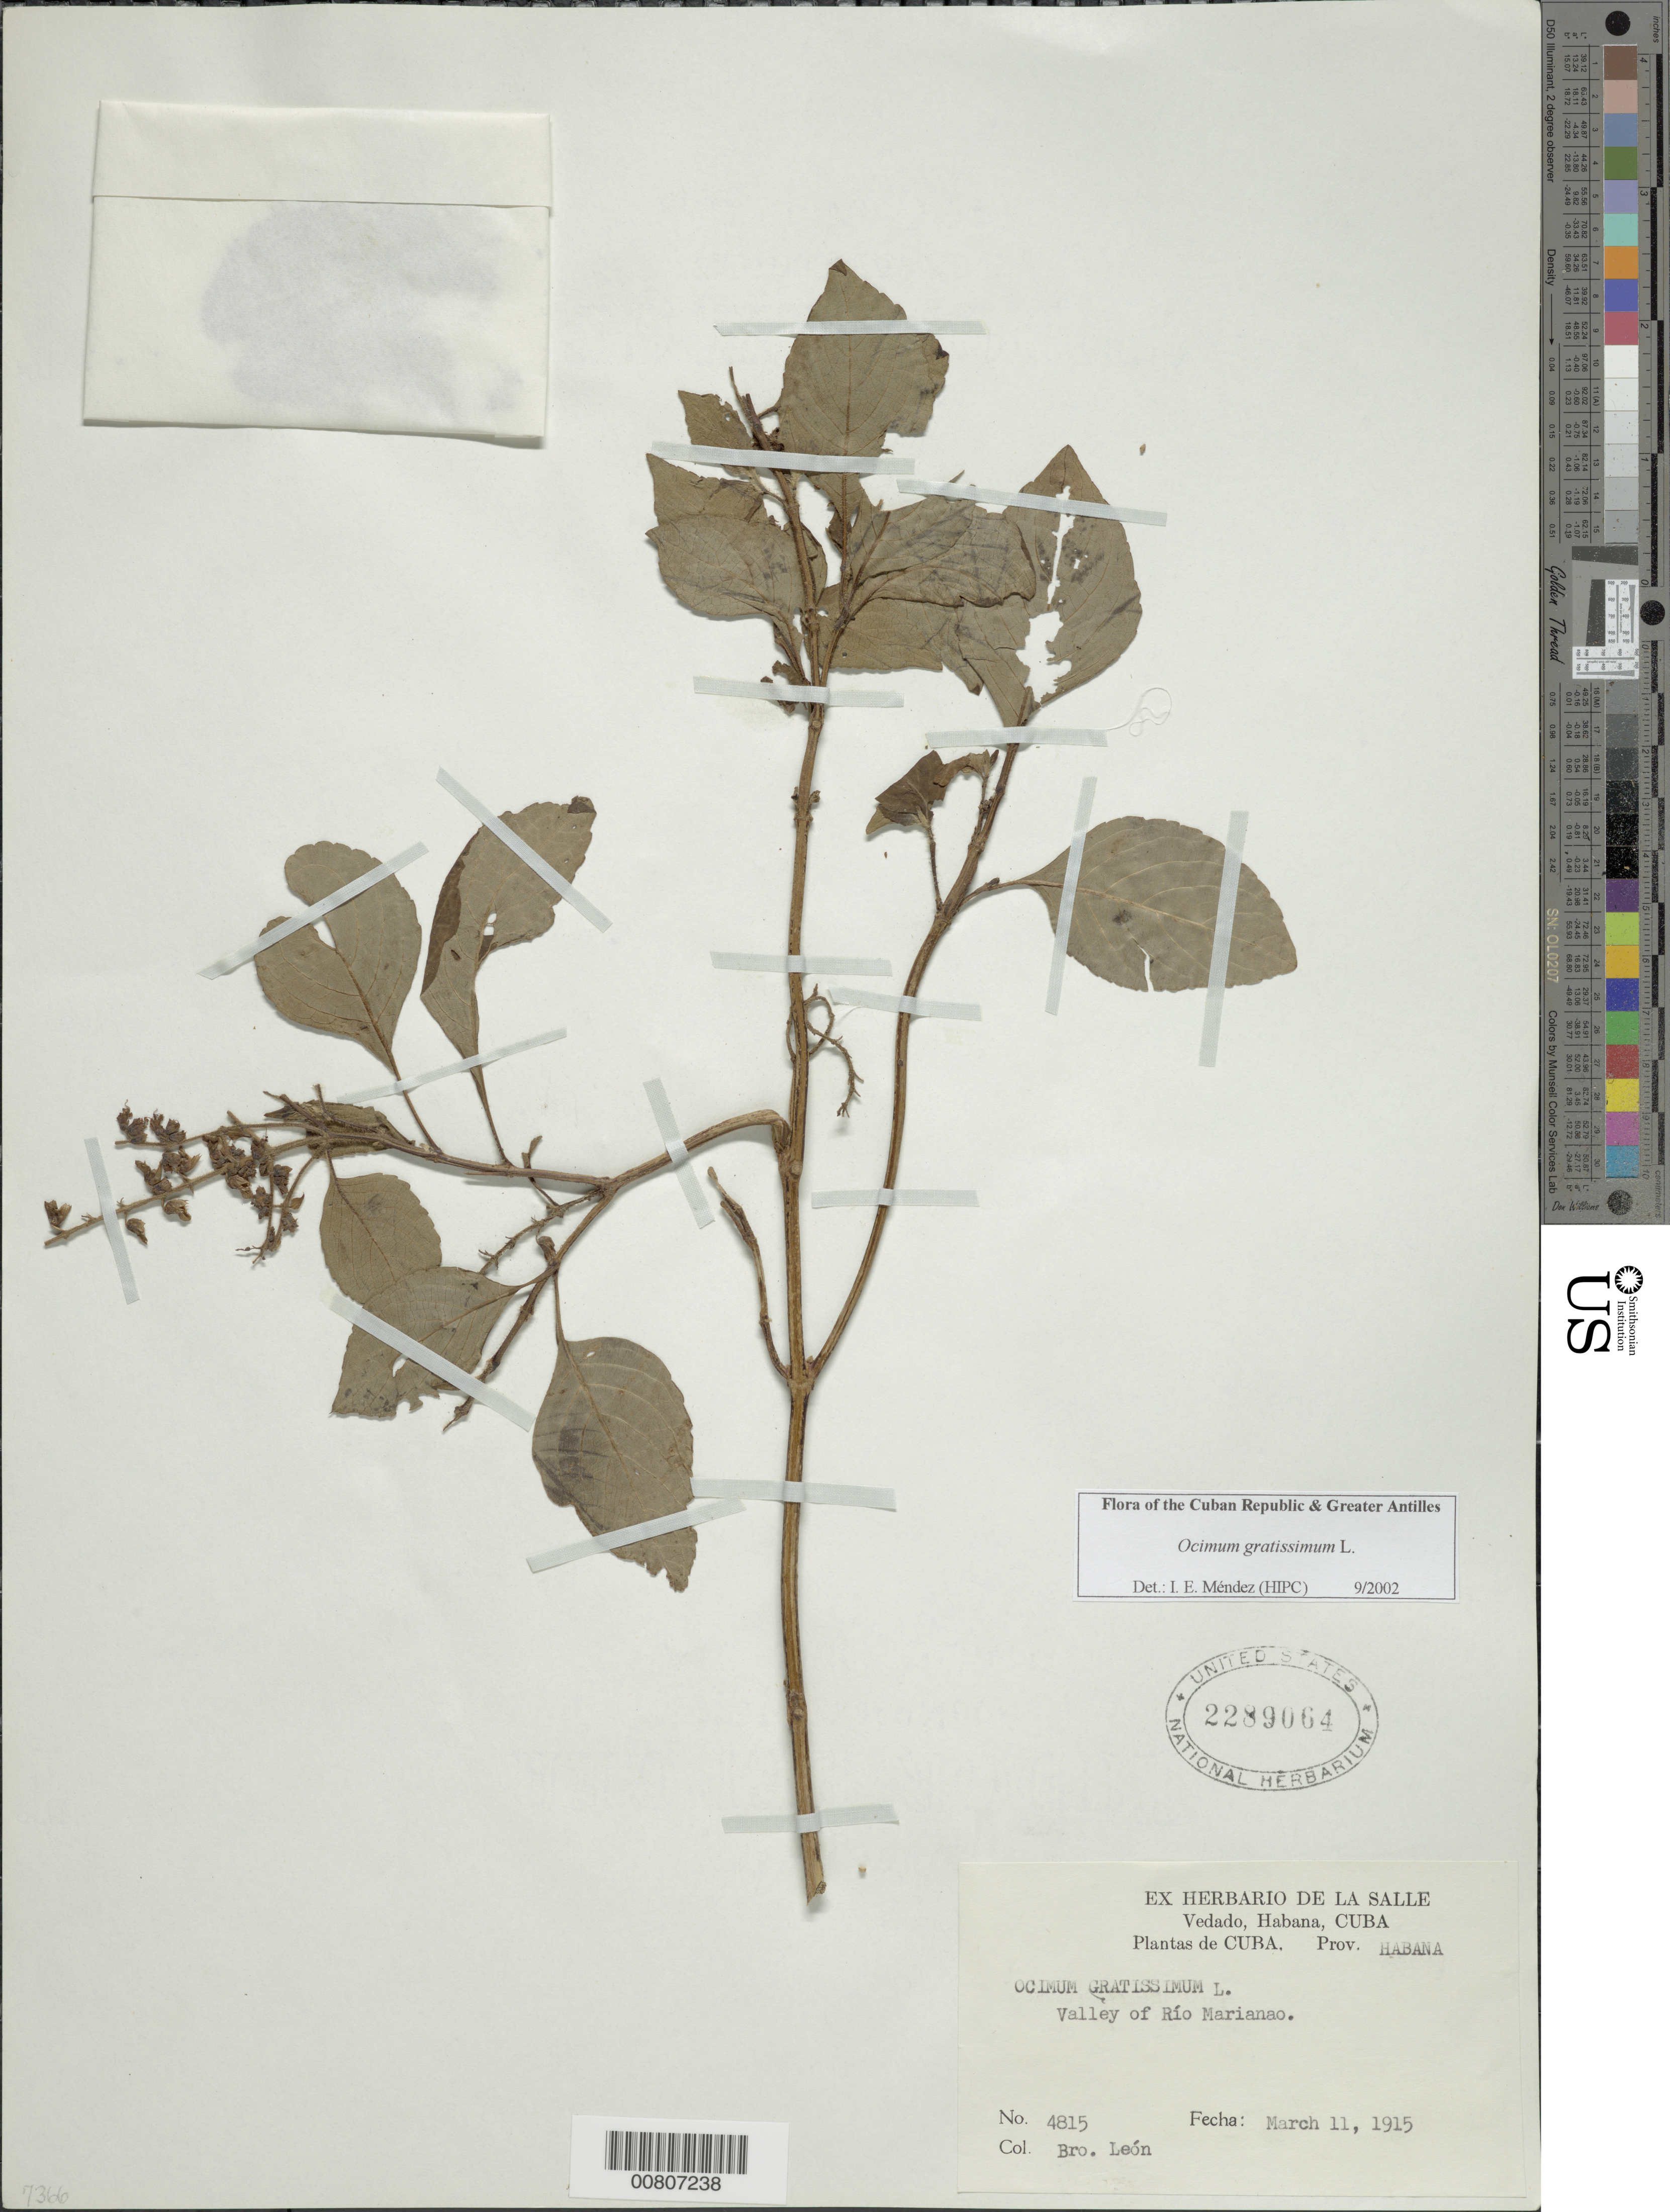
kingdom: Plantae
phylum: Tracheophyta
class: Magnoliopsida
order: Lamiales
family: Lamiaceae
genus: Ocimum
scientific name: Ocimum gratissimum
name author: L.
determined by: Méndez, Isidro E., (HIPC)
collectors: Bro. León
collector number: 4815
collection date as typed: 11 Mar 1915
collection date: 1915-03-11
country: Cuba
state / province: La Habana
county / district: Municipio Playa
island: Cuba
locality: Río Marianao valley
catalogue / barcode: US 2289064